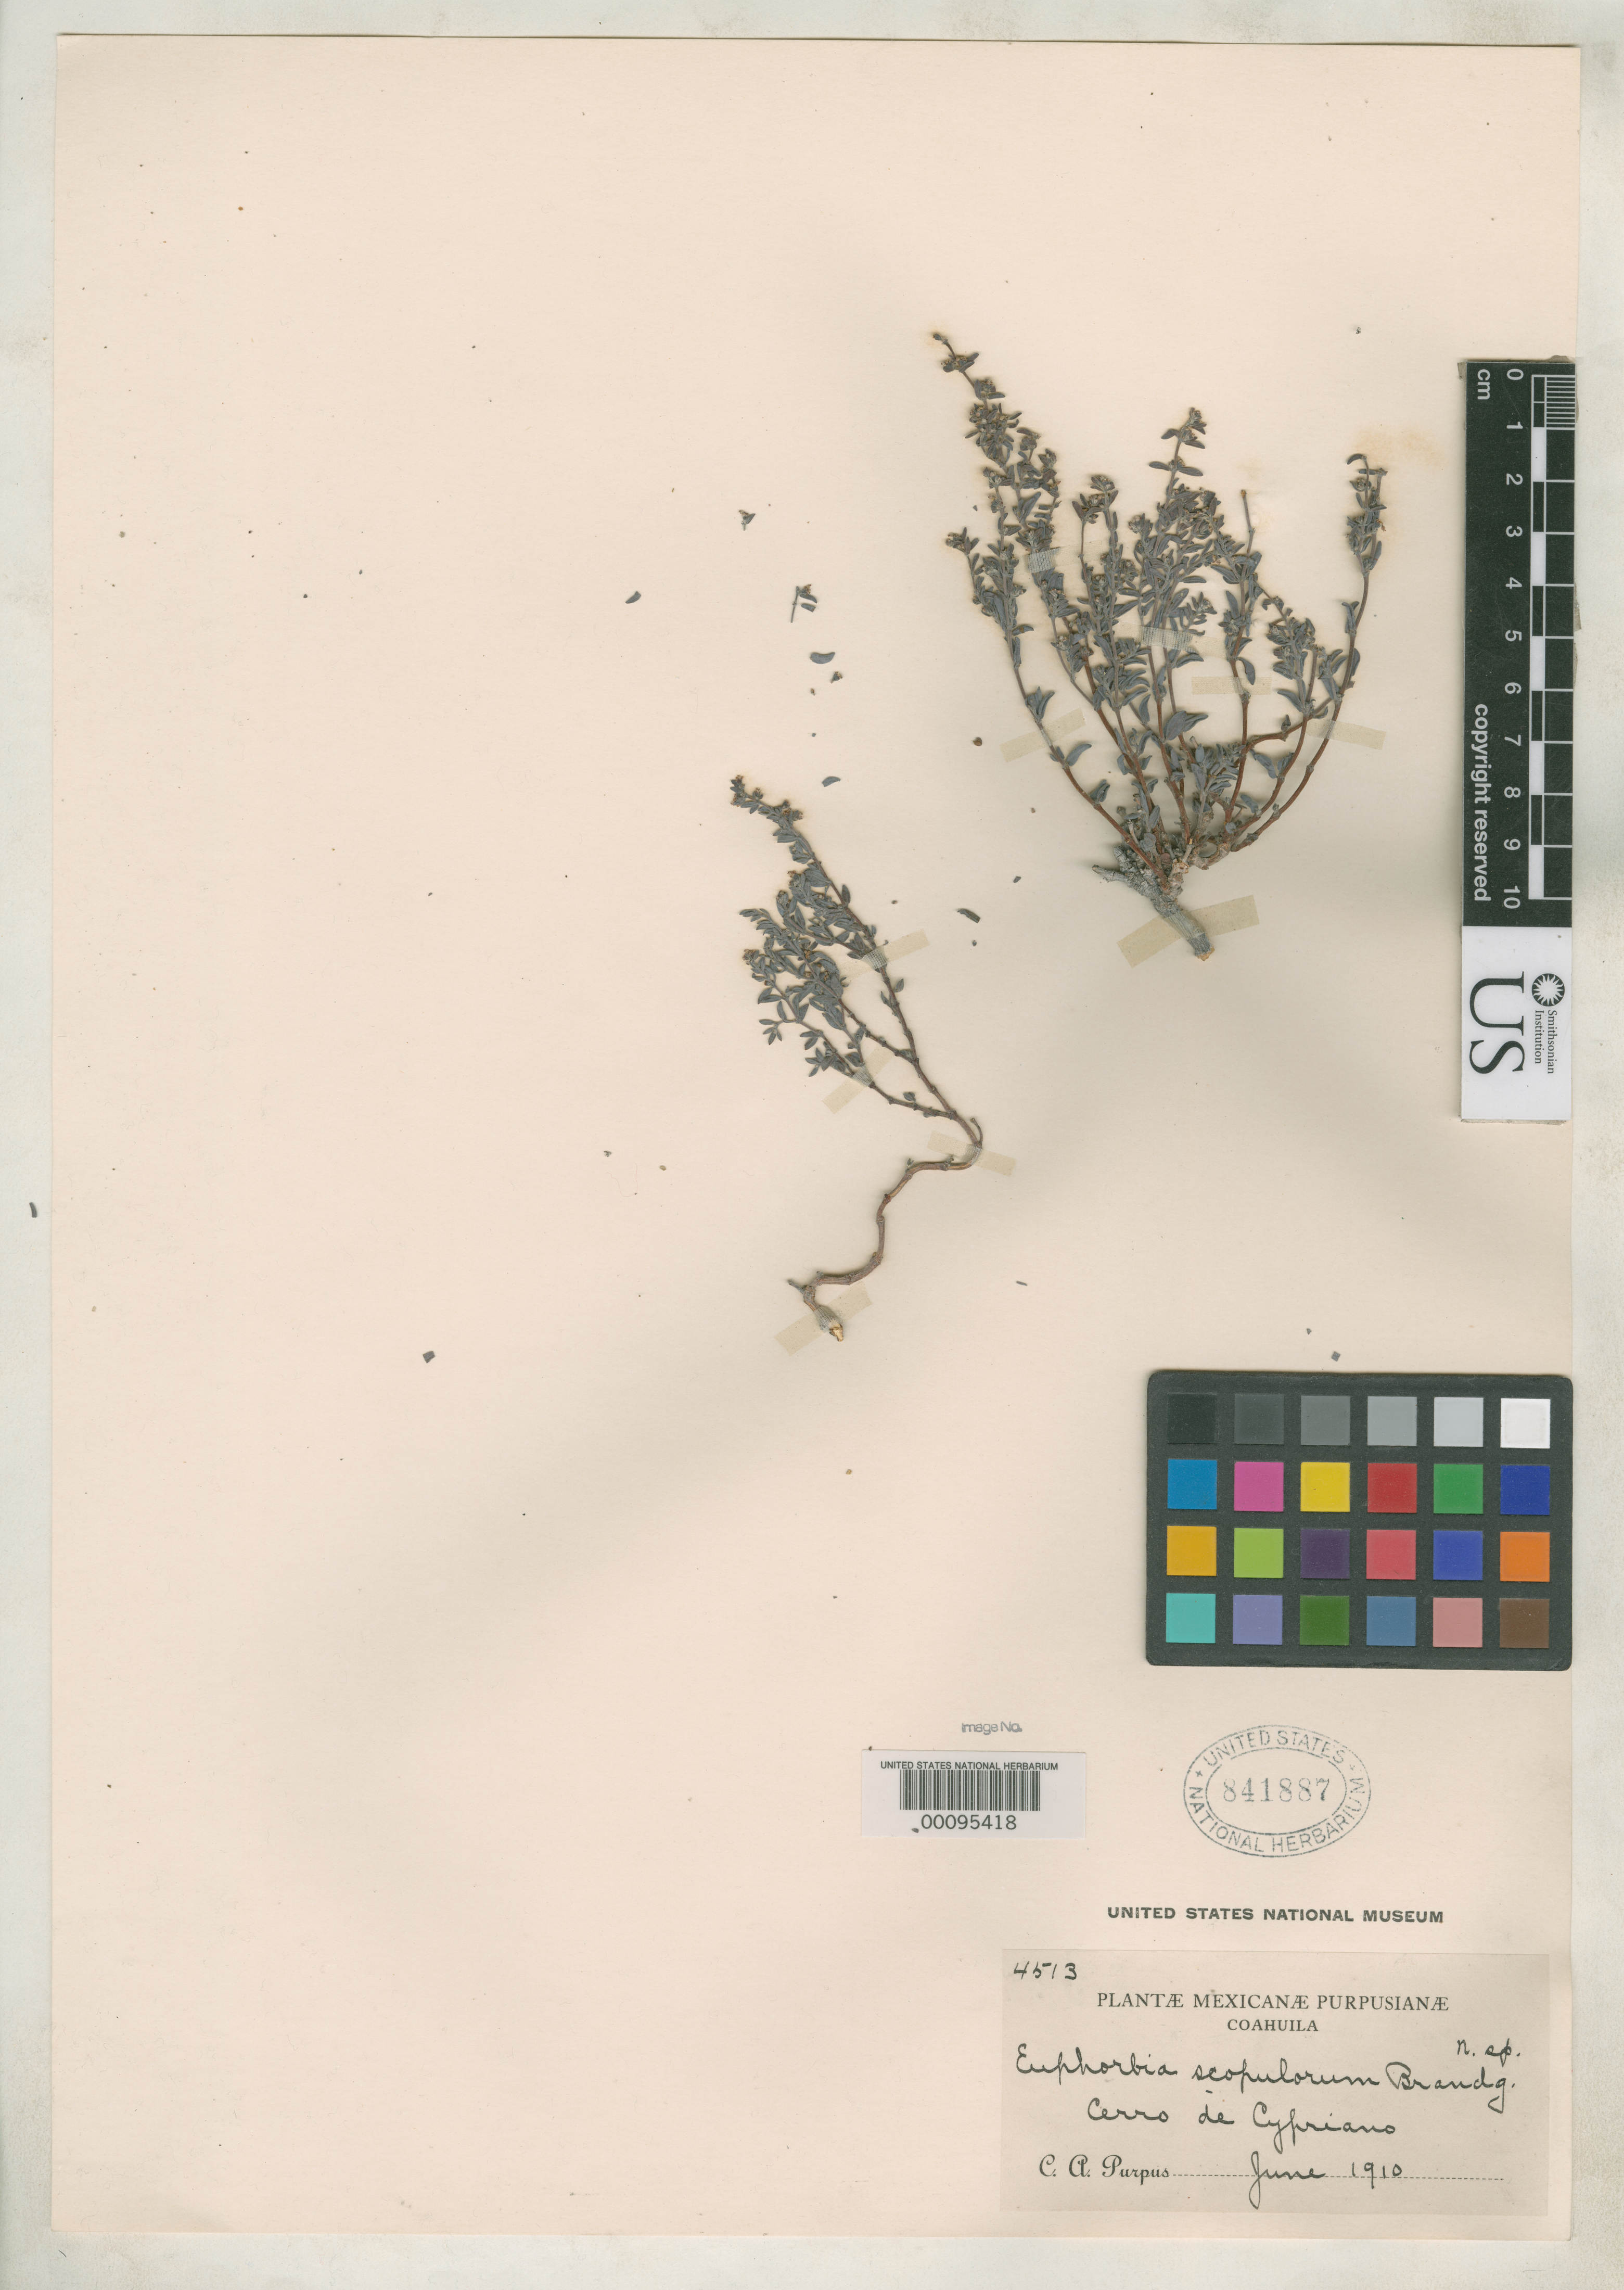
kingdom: Plantae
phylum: Tracheophyta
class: Magnoliopsida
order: Malpighiales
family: Euphorbiaceae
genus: Euphorbia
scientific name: Euphorbia scopulorum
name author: Brandegee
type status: Isotype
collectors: C. A. Purpus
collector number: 4513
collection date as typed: Jun 1910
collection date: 1910-06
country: Mexico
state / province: Coahuila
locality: Cerro de Ciprano.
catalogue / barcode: US 841887